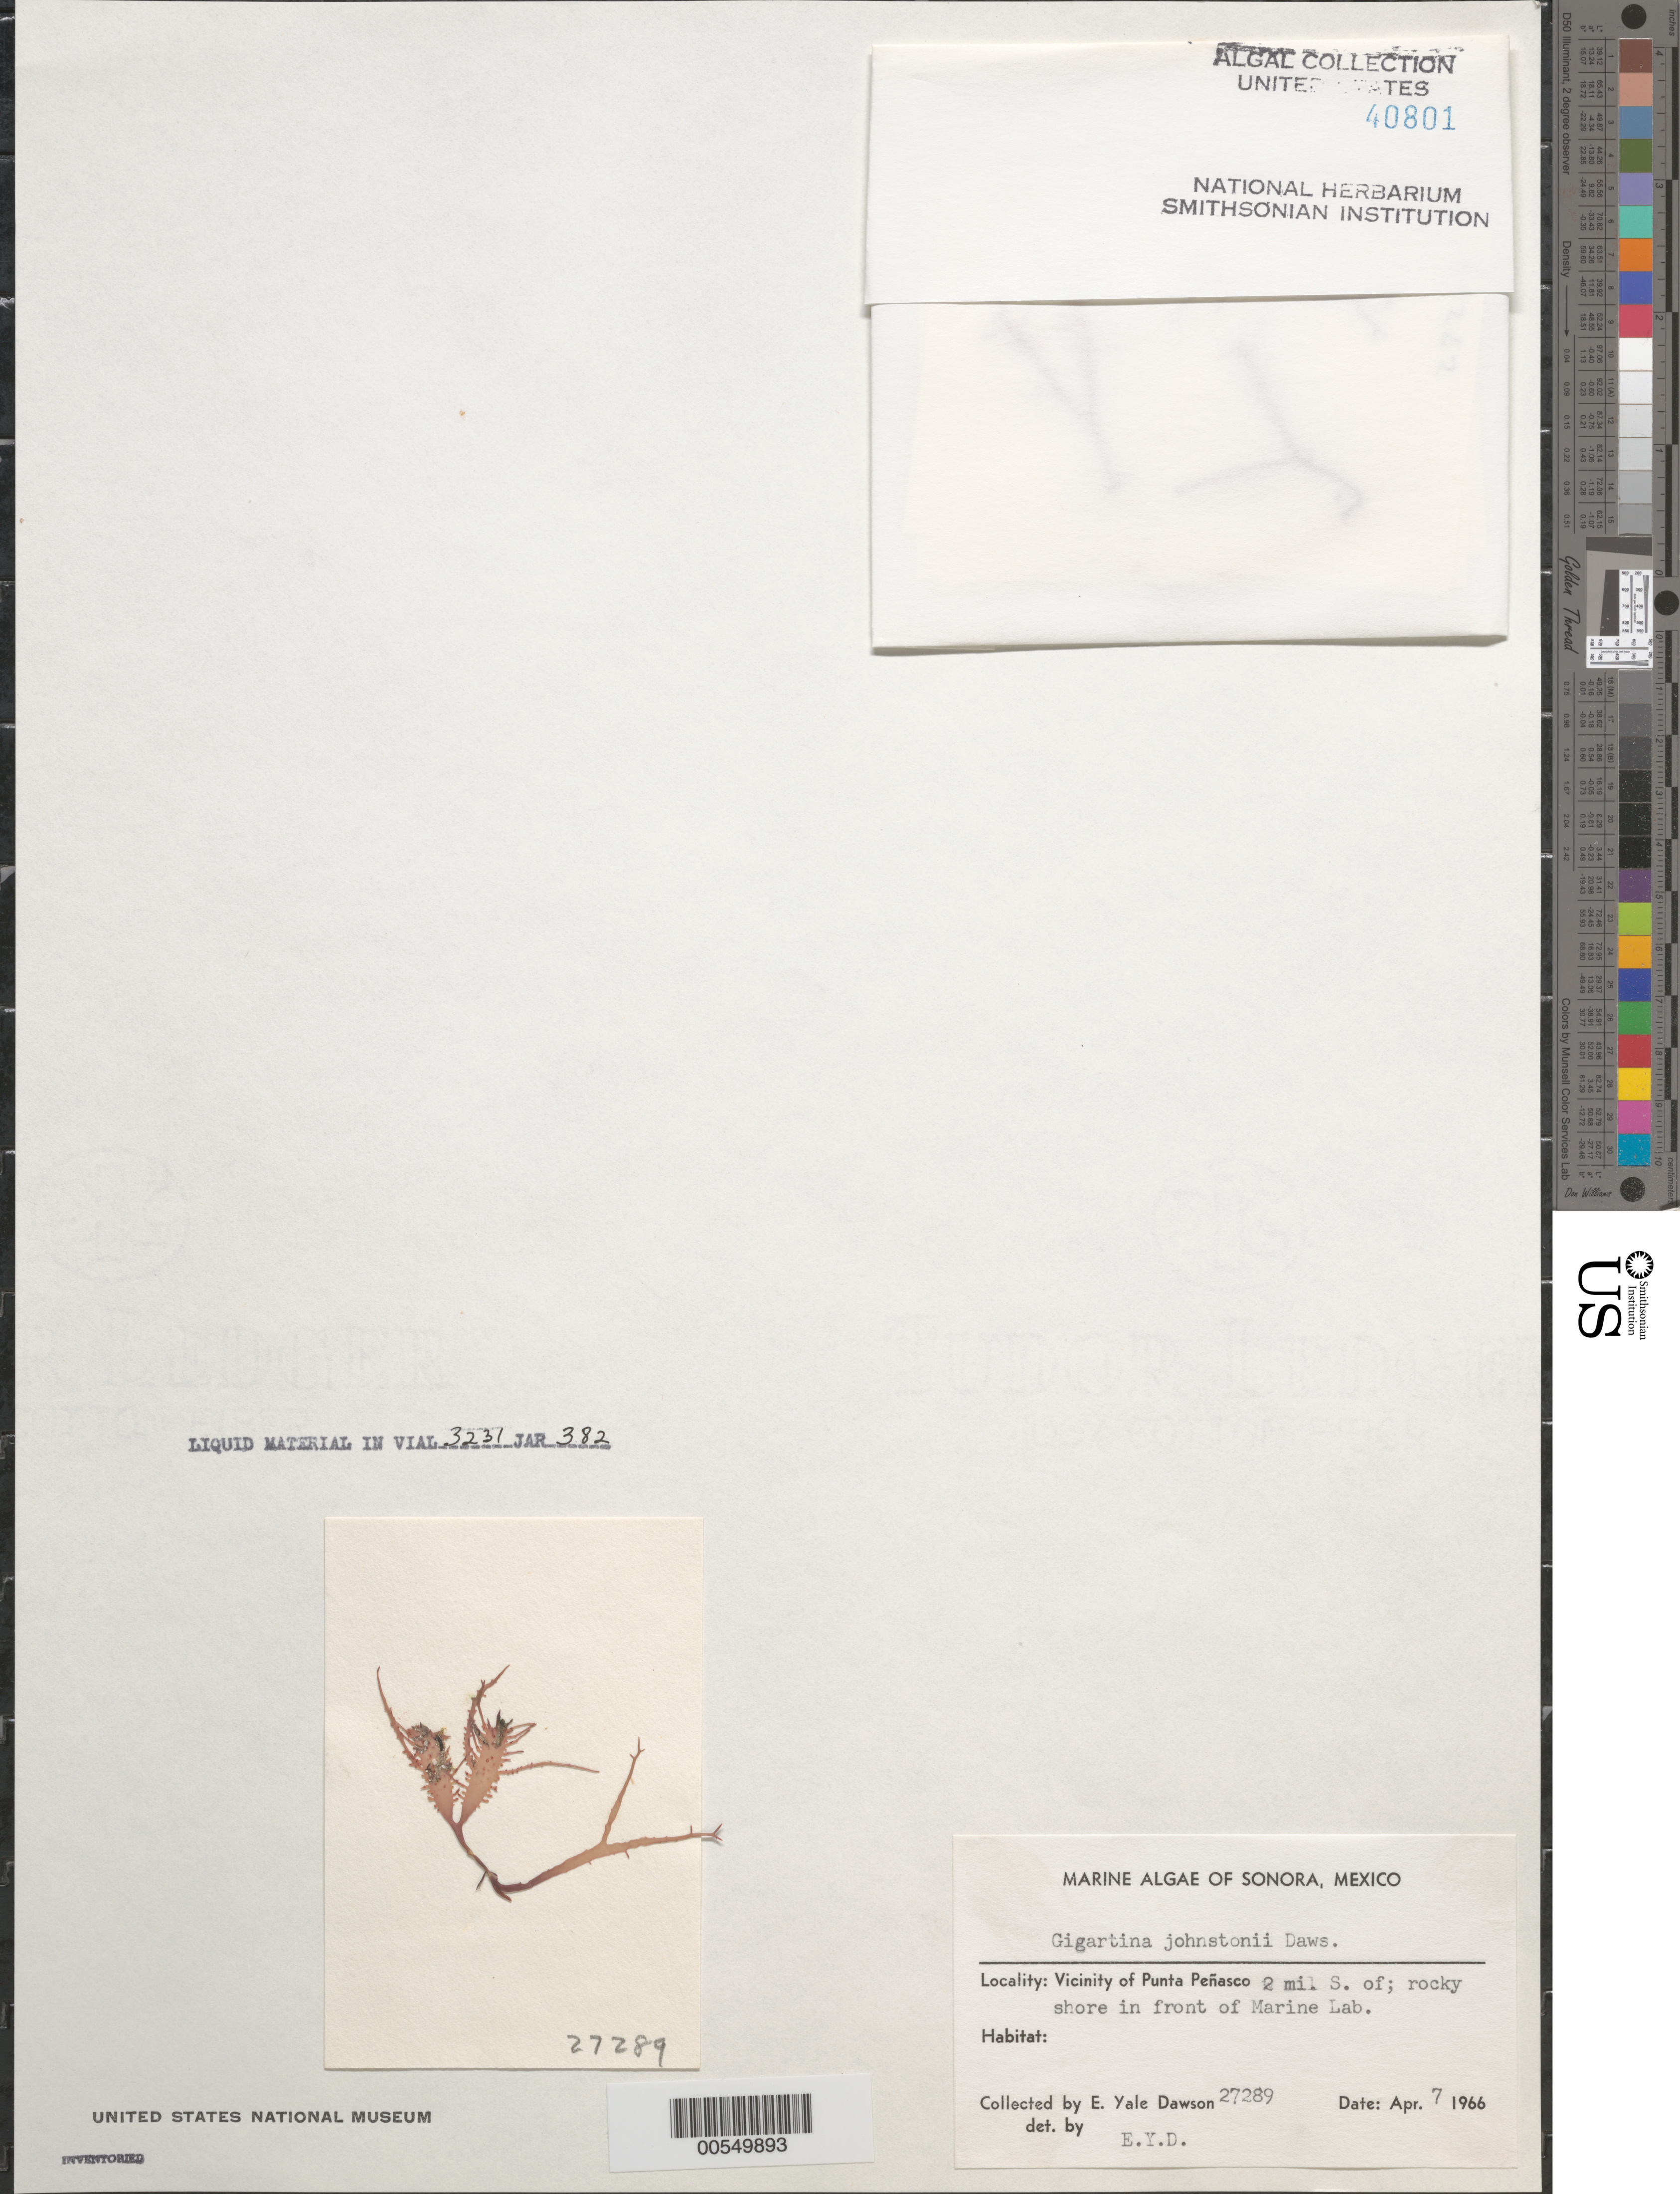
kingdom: Plantae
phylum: Rhodophyta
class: Florideophyceae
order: Gigartinales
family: Gigartinaceae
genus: Chondracanthus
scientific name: Chondracanthus squarrulosus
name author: (Setch. & N.L. Gardner) J.R. Hughey et al.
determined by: Algae name updating Project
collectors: E. Y. Dawson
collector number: EYD 27289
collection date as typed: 07 Apr 1966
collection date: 1966-04-07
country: Mexico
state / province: Sonora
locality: Marine laboratory shore, 2 miles south of Punta Penasco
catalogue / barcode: US 40801